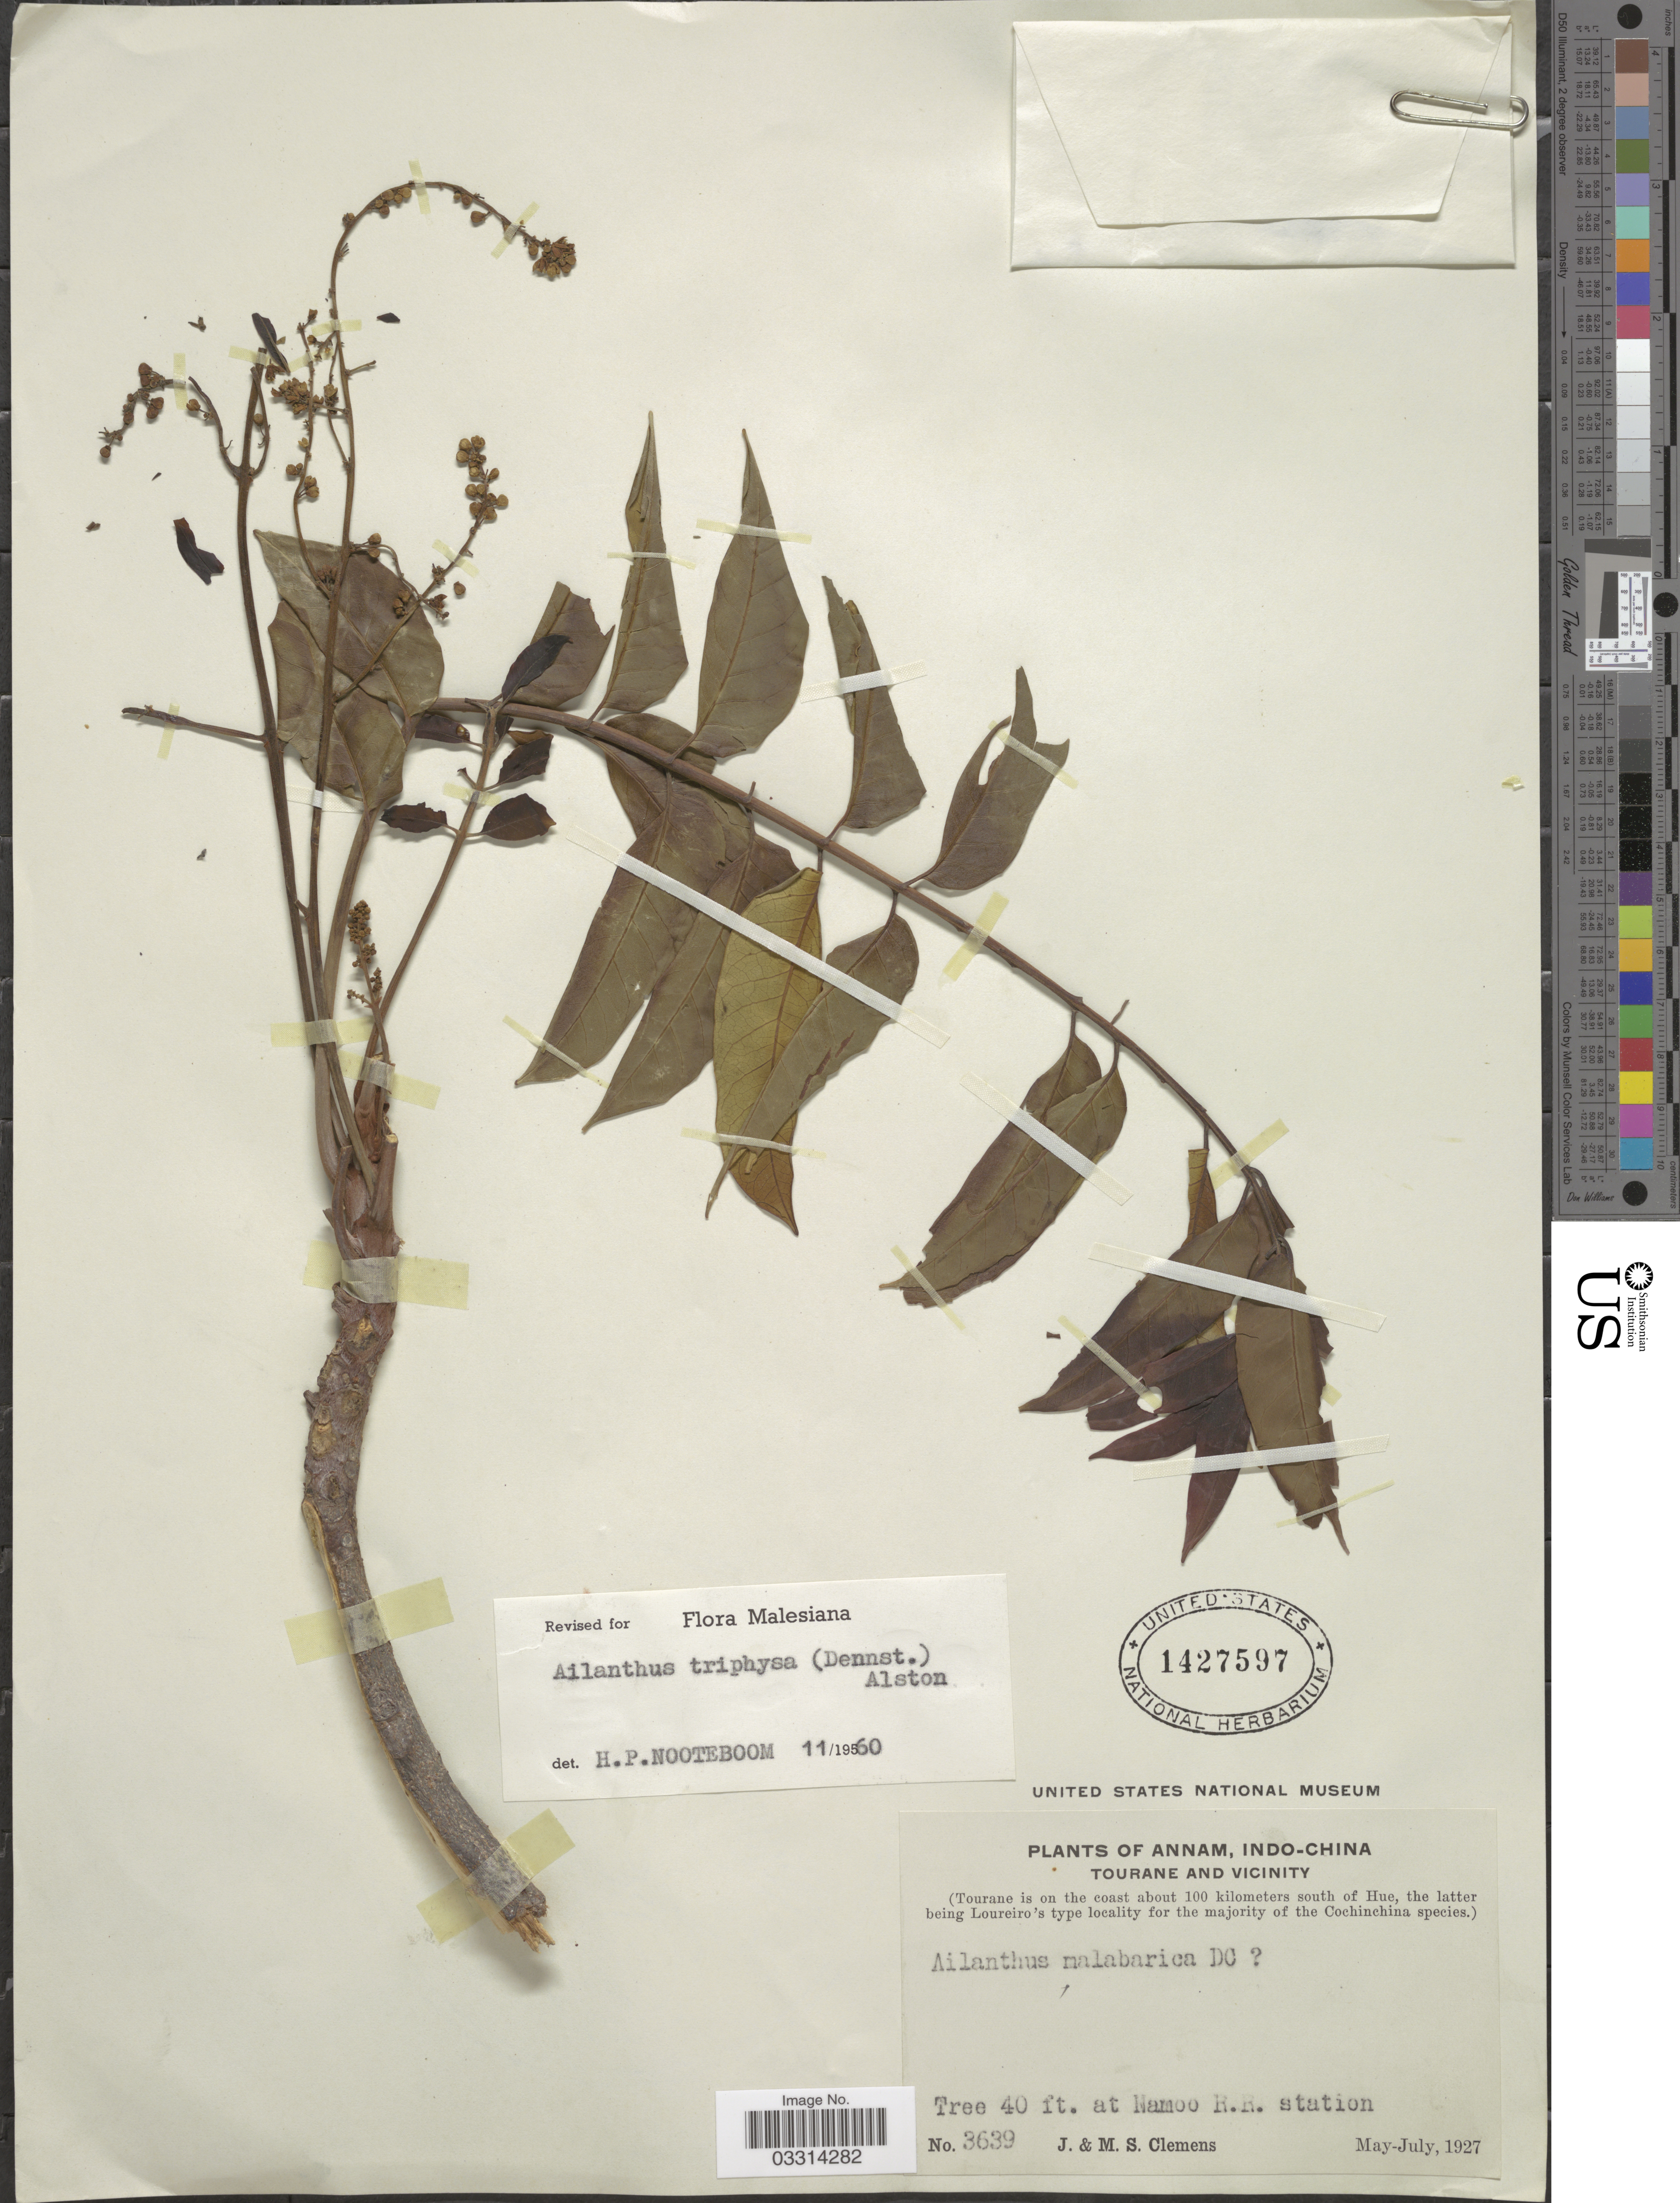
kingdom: Plantae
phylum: Tracheophyta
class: Magnoliopsida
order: Sapindales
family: Simaroubaceae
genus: Ailanthus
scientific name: Ailanthus triphysa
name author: (Dennst.) Alston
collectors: J. Clemens & M. S. Clemens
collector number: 3639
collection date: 1927-05/1927-07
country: Vietnam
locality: Annam, Indo-China. Tourane and vicinity. (Tourane is on the coast about 100 kilomters south of Hue). At Namoo R.R. station.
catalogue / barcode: US 1427597